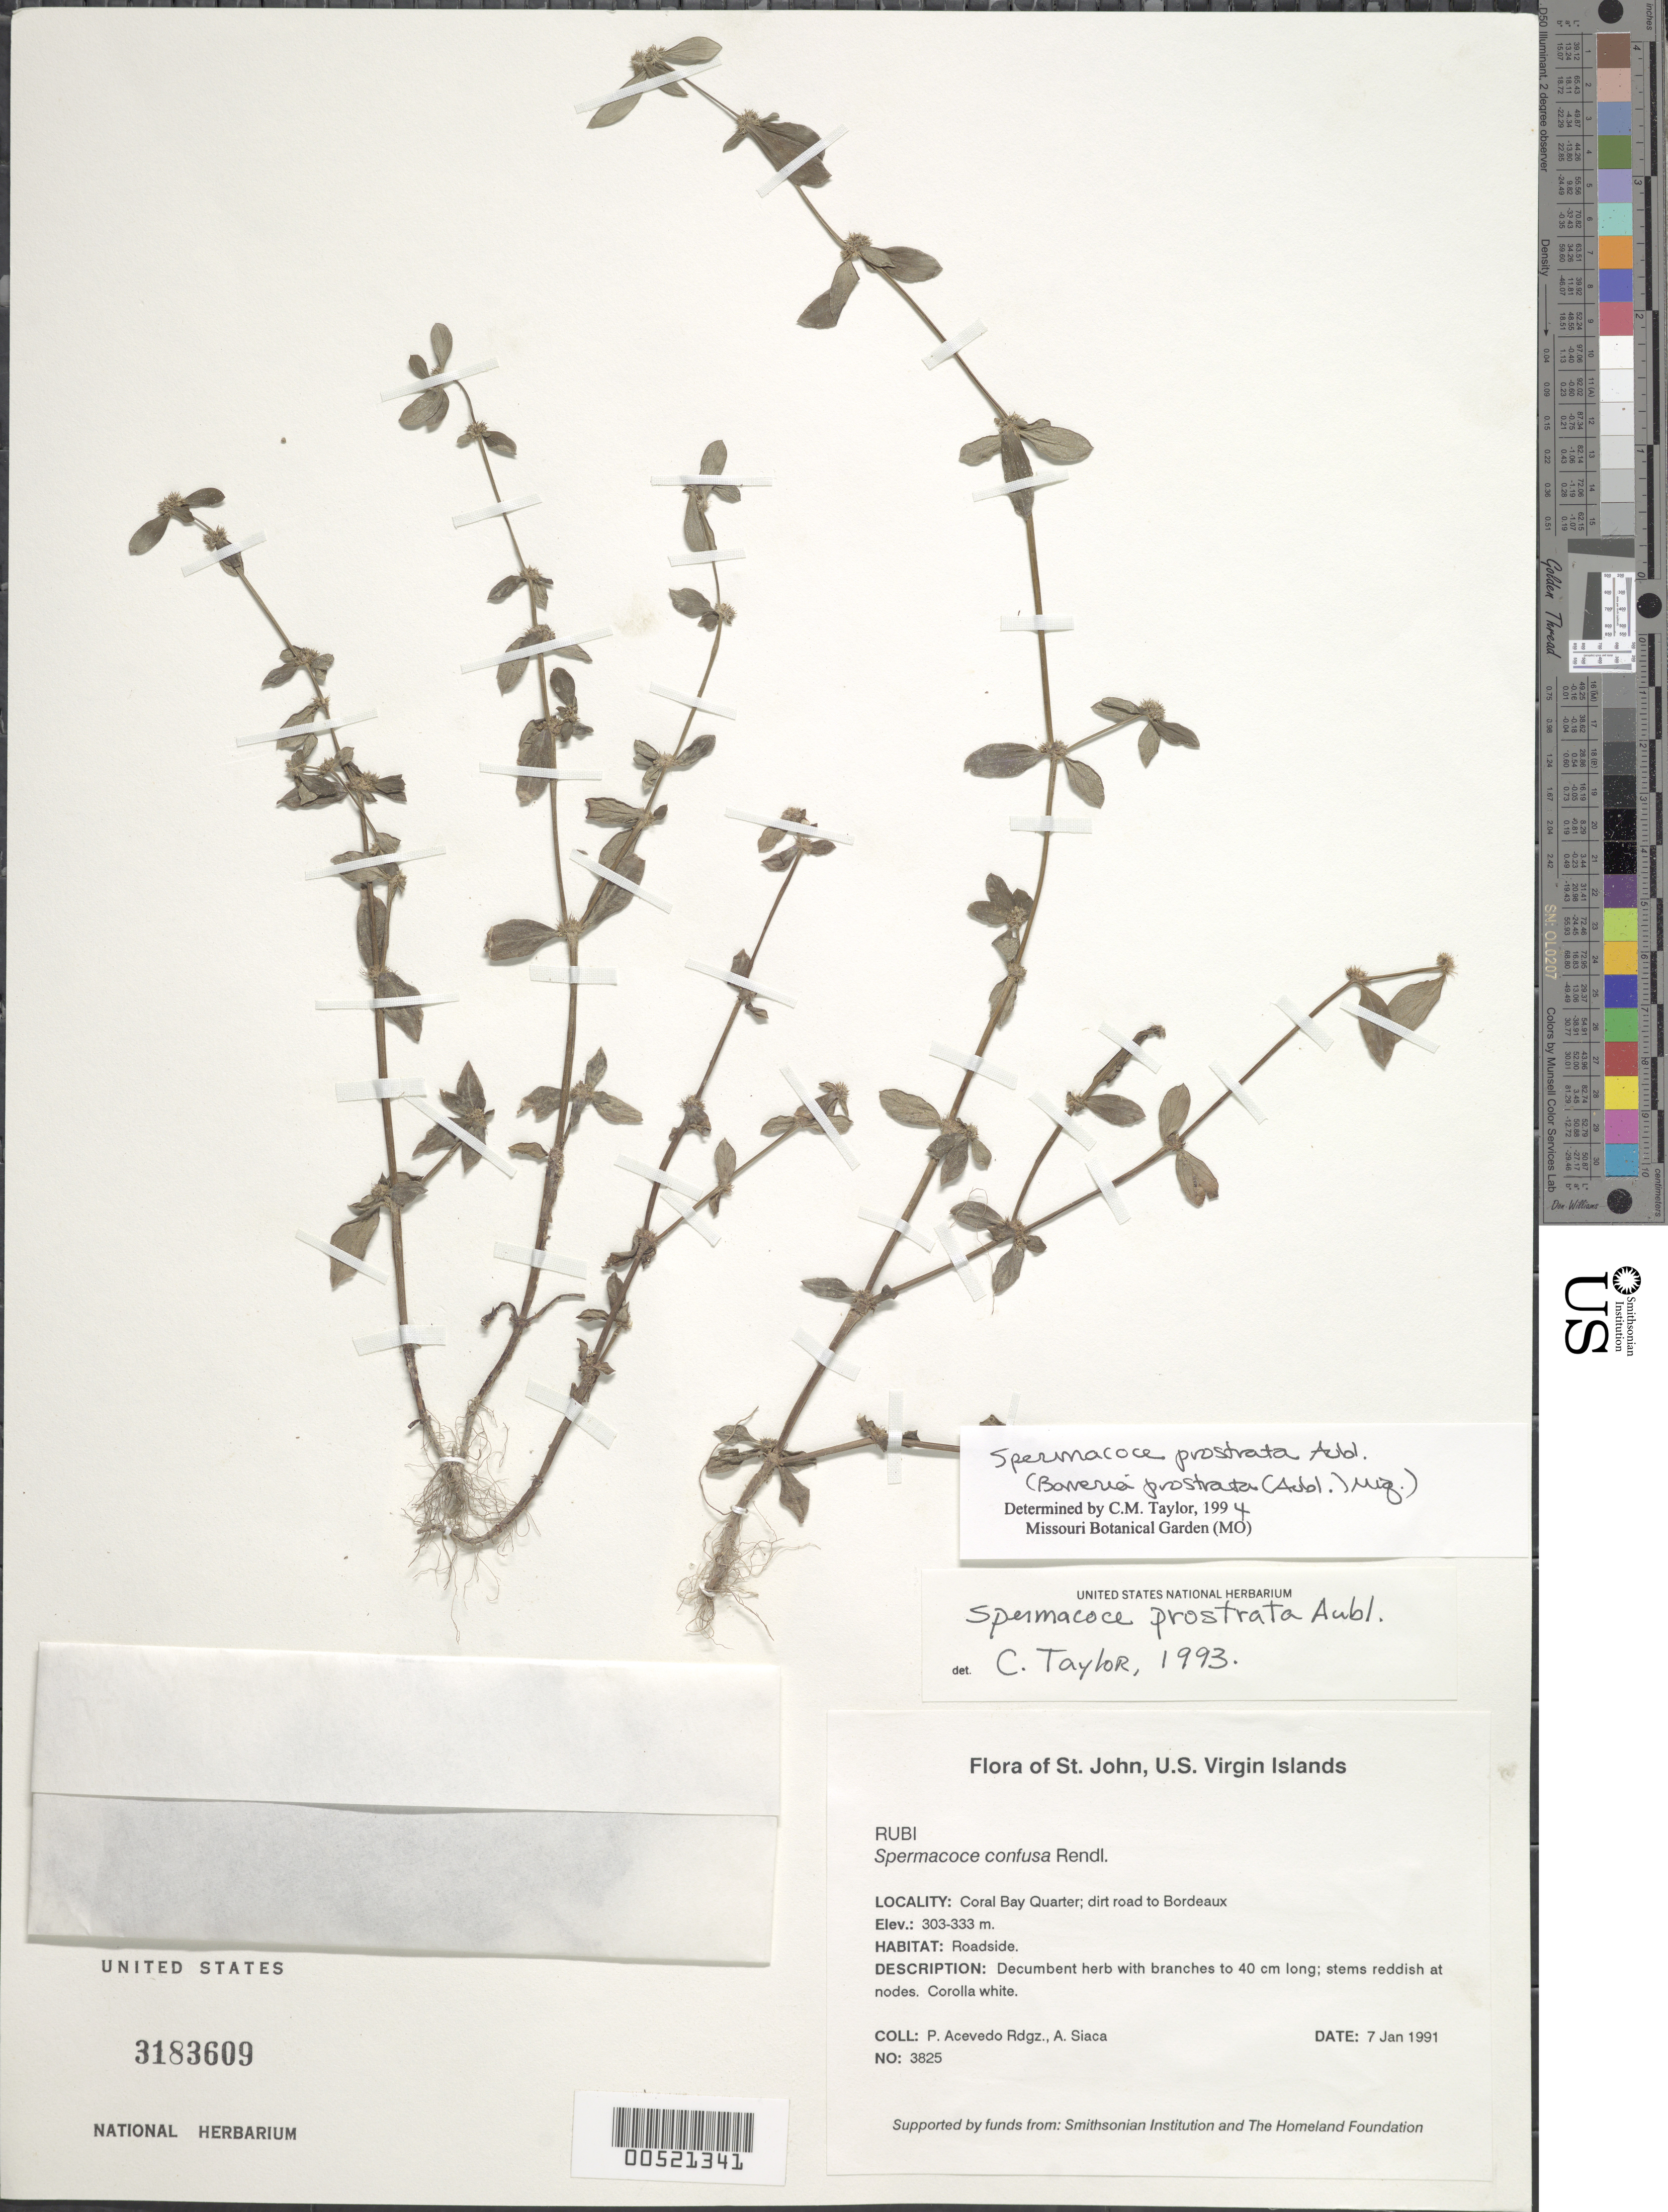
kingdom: Plantae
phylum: Tracheophyta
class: Magnoliopsida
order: Gentianales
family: Rubiaceae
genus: Spermacoce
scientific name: Spermacoce prostrata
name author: Aubl.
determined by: Taylor, Charlotte M.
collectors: P. Acevedo-Rodr. & A. Siaca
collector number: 3825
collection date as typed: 07 Jan 1991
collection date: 1991-01-07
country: U.S. Virgin Islands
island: St. John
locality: Coral Bay Quarter; dirt road to Bordeaux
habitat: Roadside.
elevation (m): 303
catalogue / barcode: US 3183609